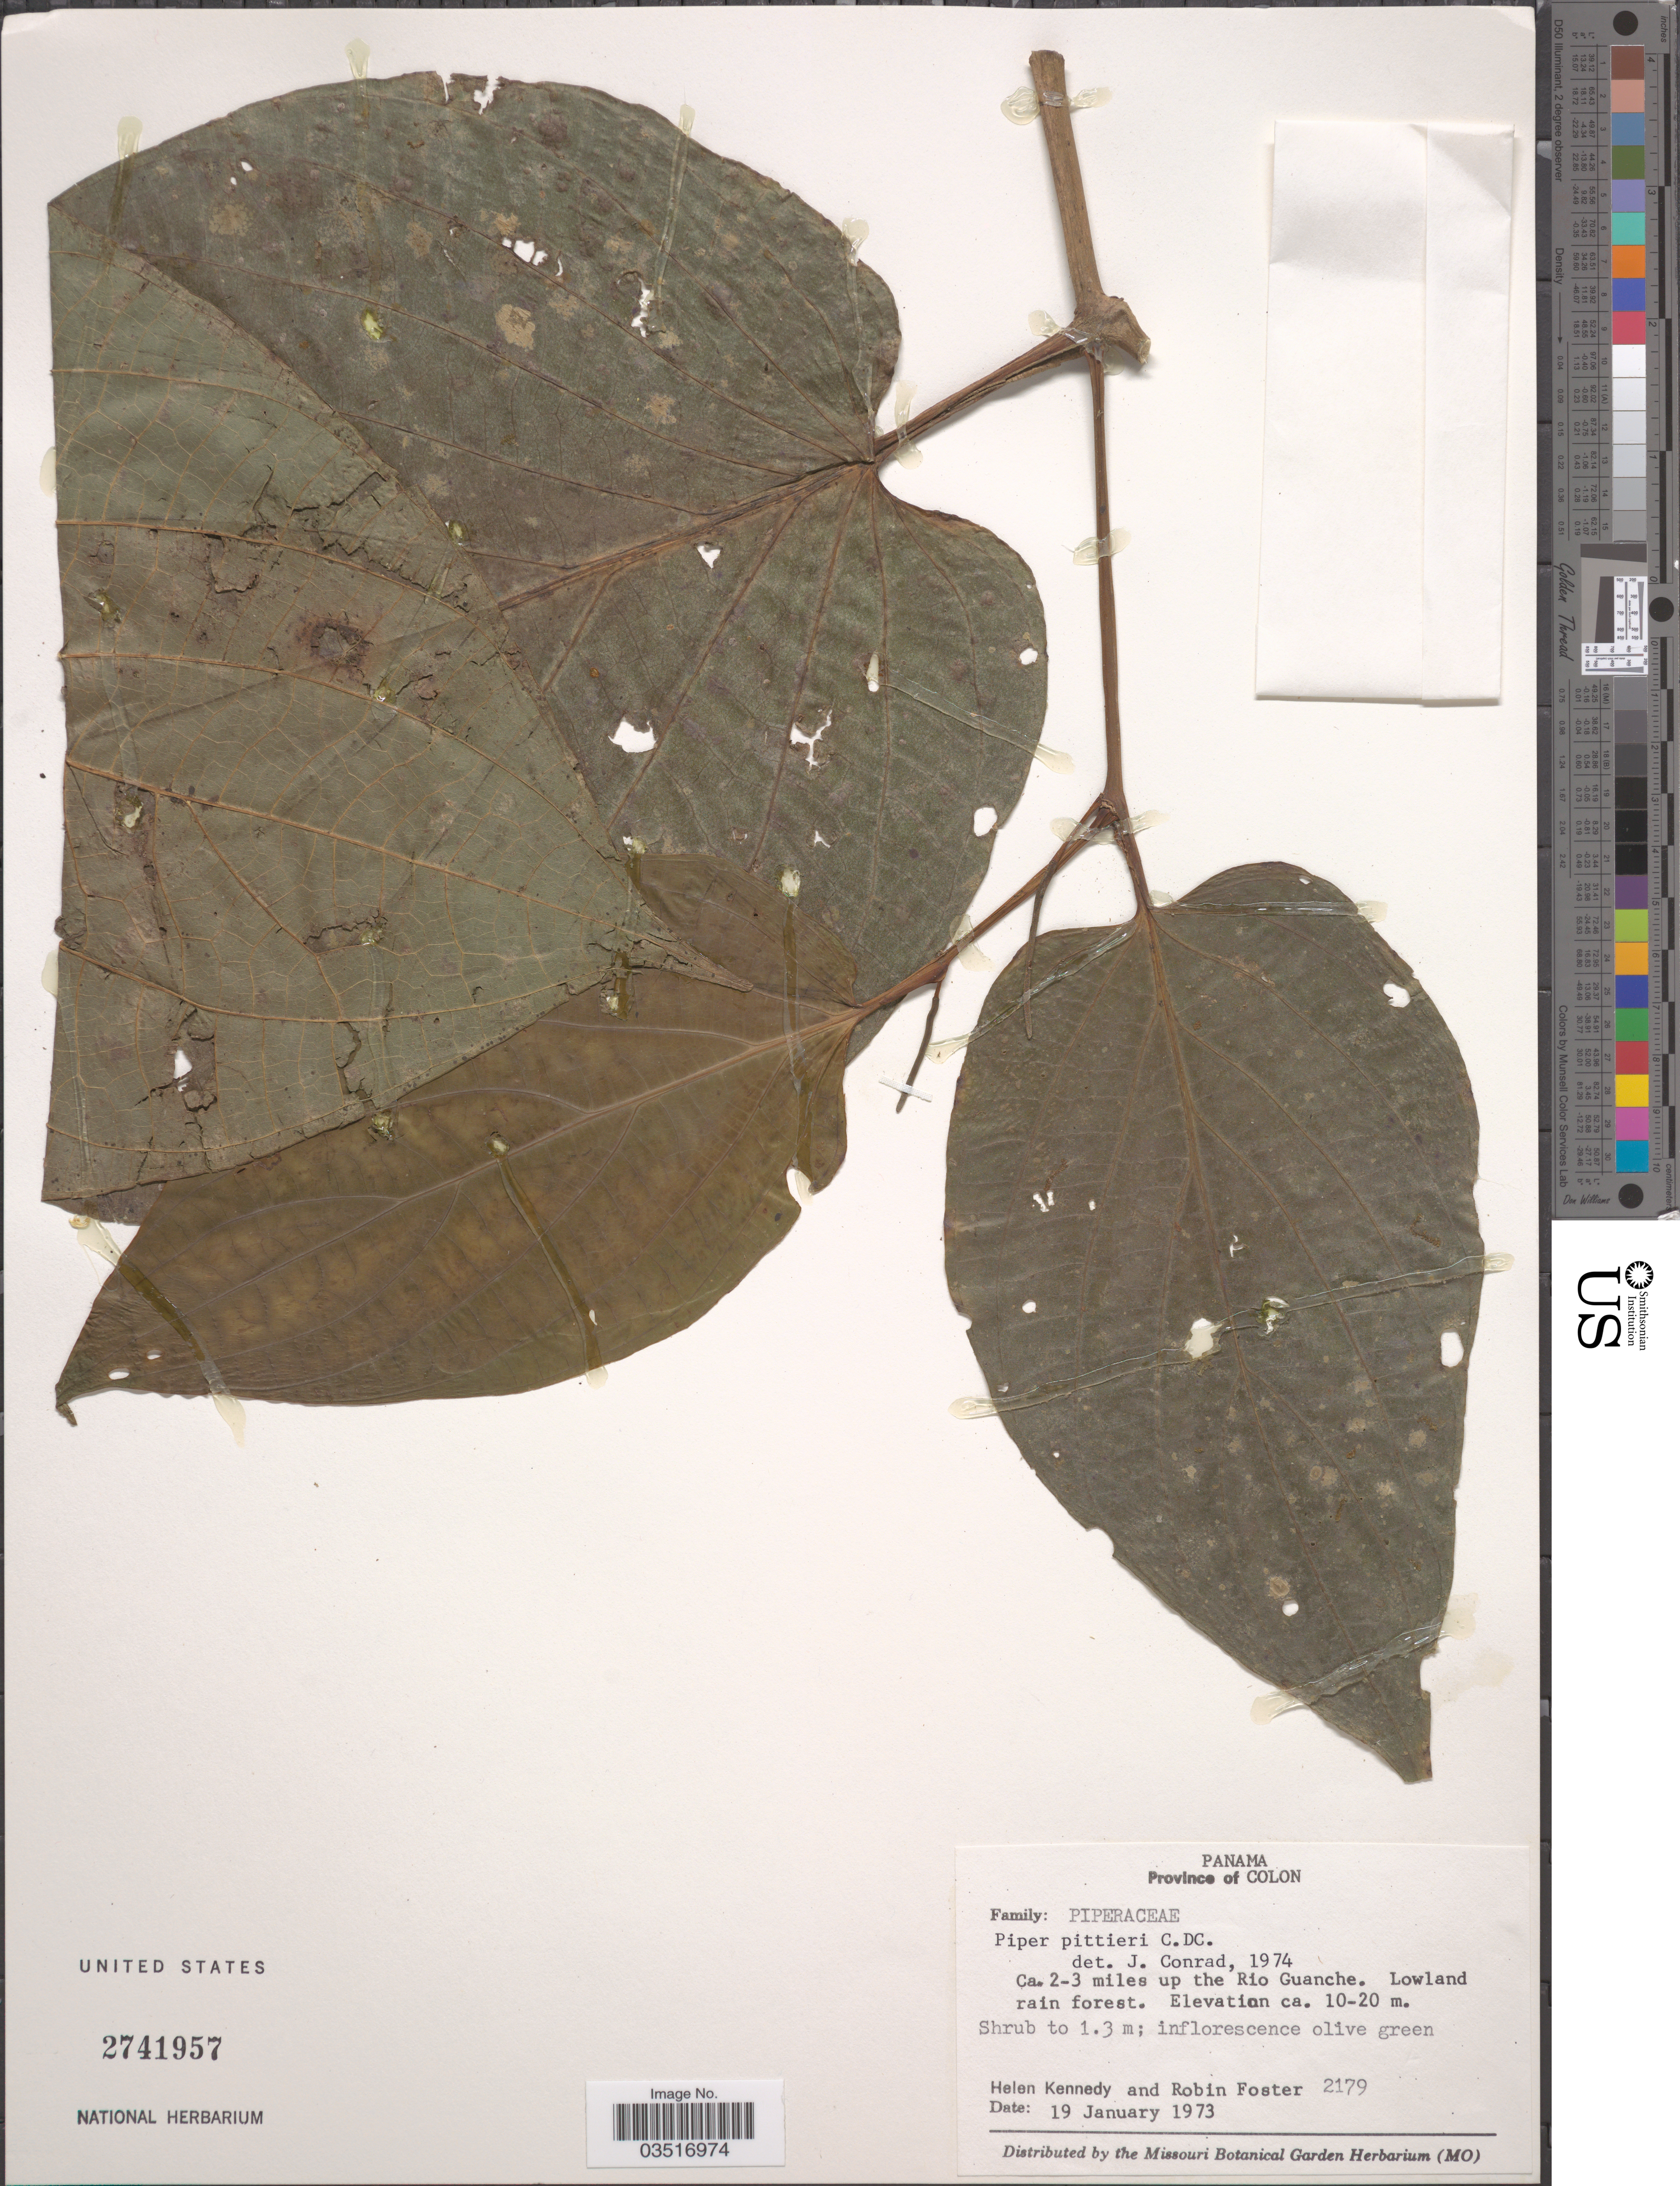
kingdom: Plantae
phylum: Tracheophyta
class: Magnoliopsida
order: Piperales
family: Piperaceae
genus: Piper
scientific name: Piper pittieri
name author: C. DC.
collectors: H. Kennedy & R. Foster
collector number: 2179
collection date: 1973-01-19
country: Panama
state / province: Colón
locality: Province of Colon. Ca. 2-3 miles up the Rio Guanche. Lowland rain forest.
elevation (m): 10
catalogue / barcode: US 2741957